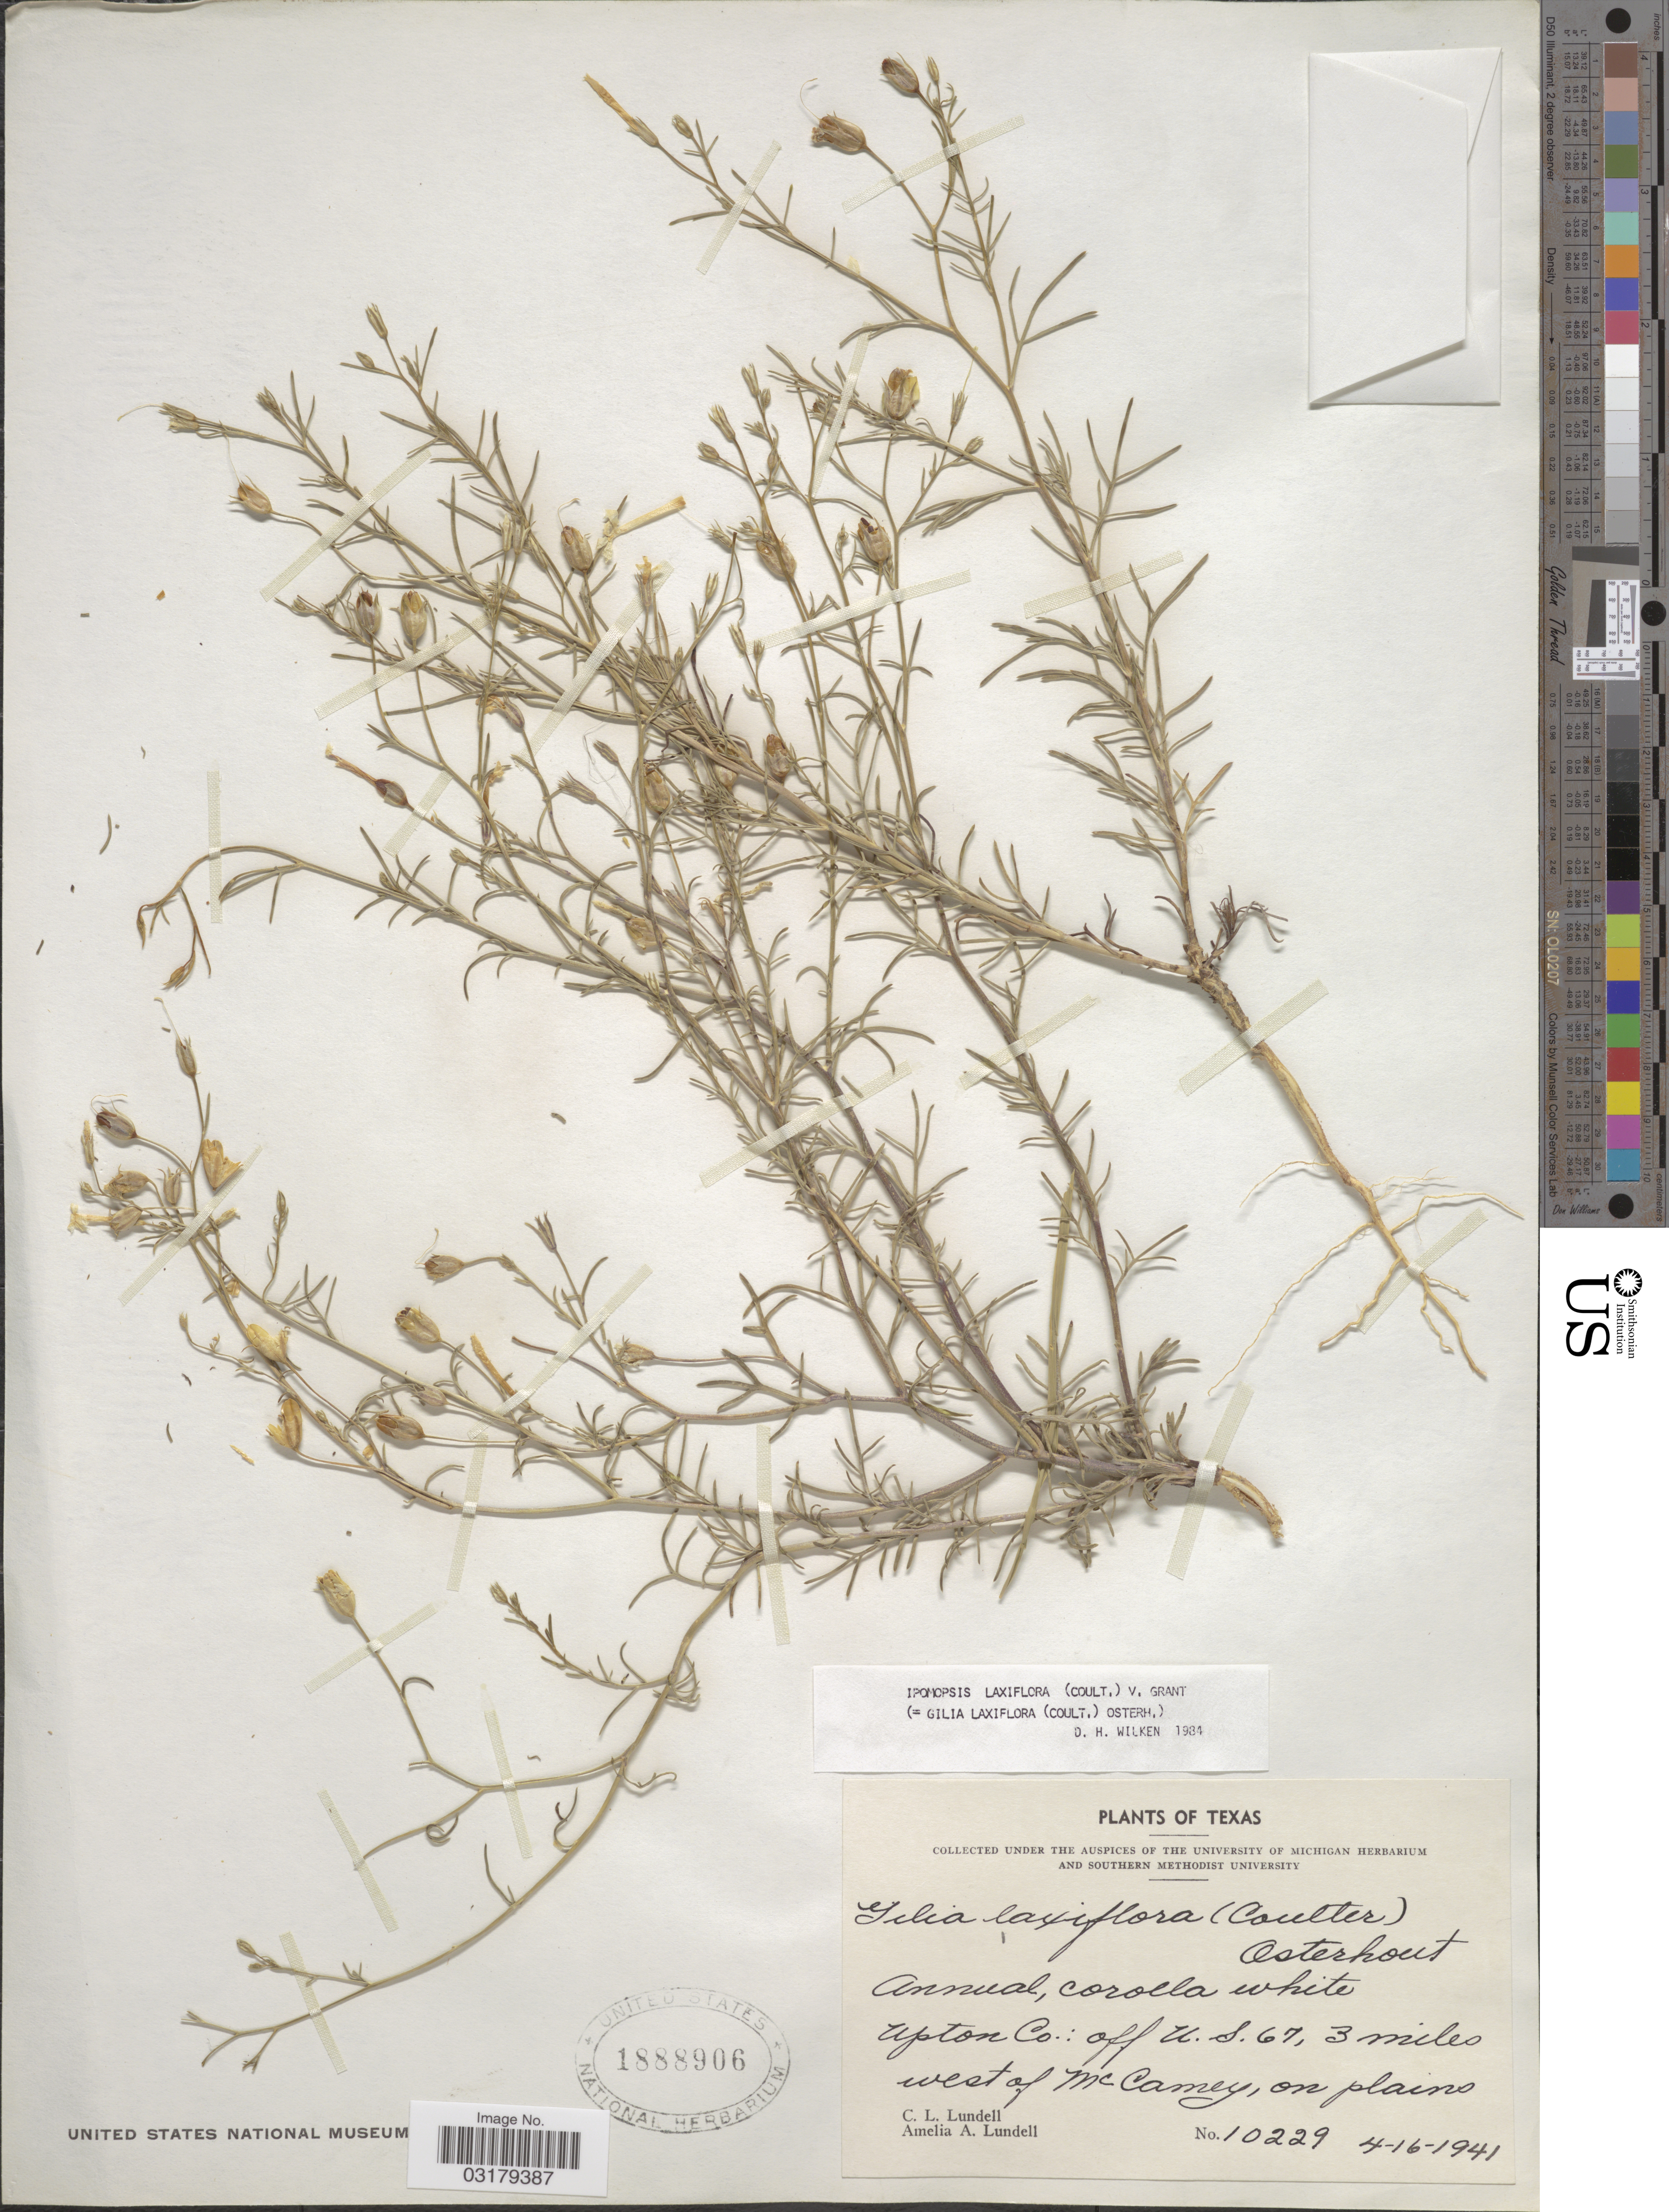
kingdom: Plantae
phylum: Tracheophyta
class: Magnoliopsida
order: Ericales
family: Polemoniaceae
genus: Ipomopsis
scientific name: Ipomopsis laxiflora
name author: (J.M. Coult.) V.E. Grant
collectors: C. L. Lundell & A. A. Lundell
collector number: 10229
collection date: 1941-04-16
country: United States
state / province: Texas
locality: Upton Co.: off U.S. 67, 3 miles west of McCamey, on plains.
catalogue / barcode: US 1888906